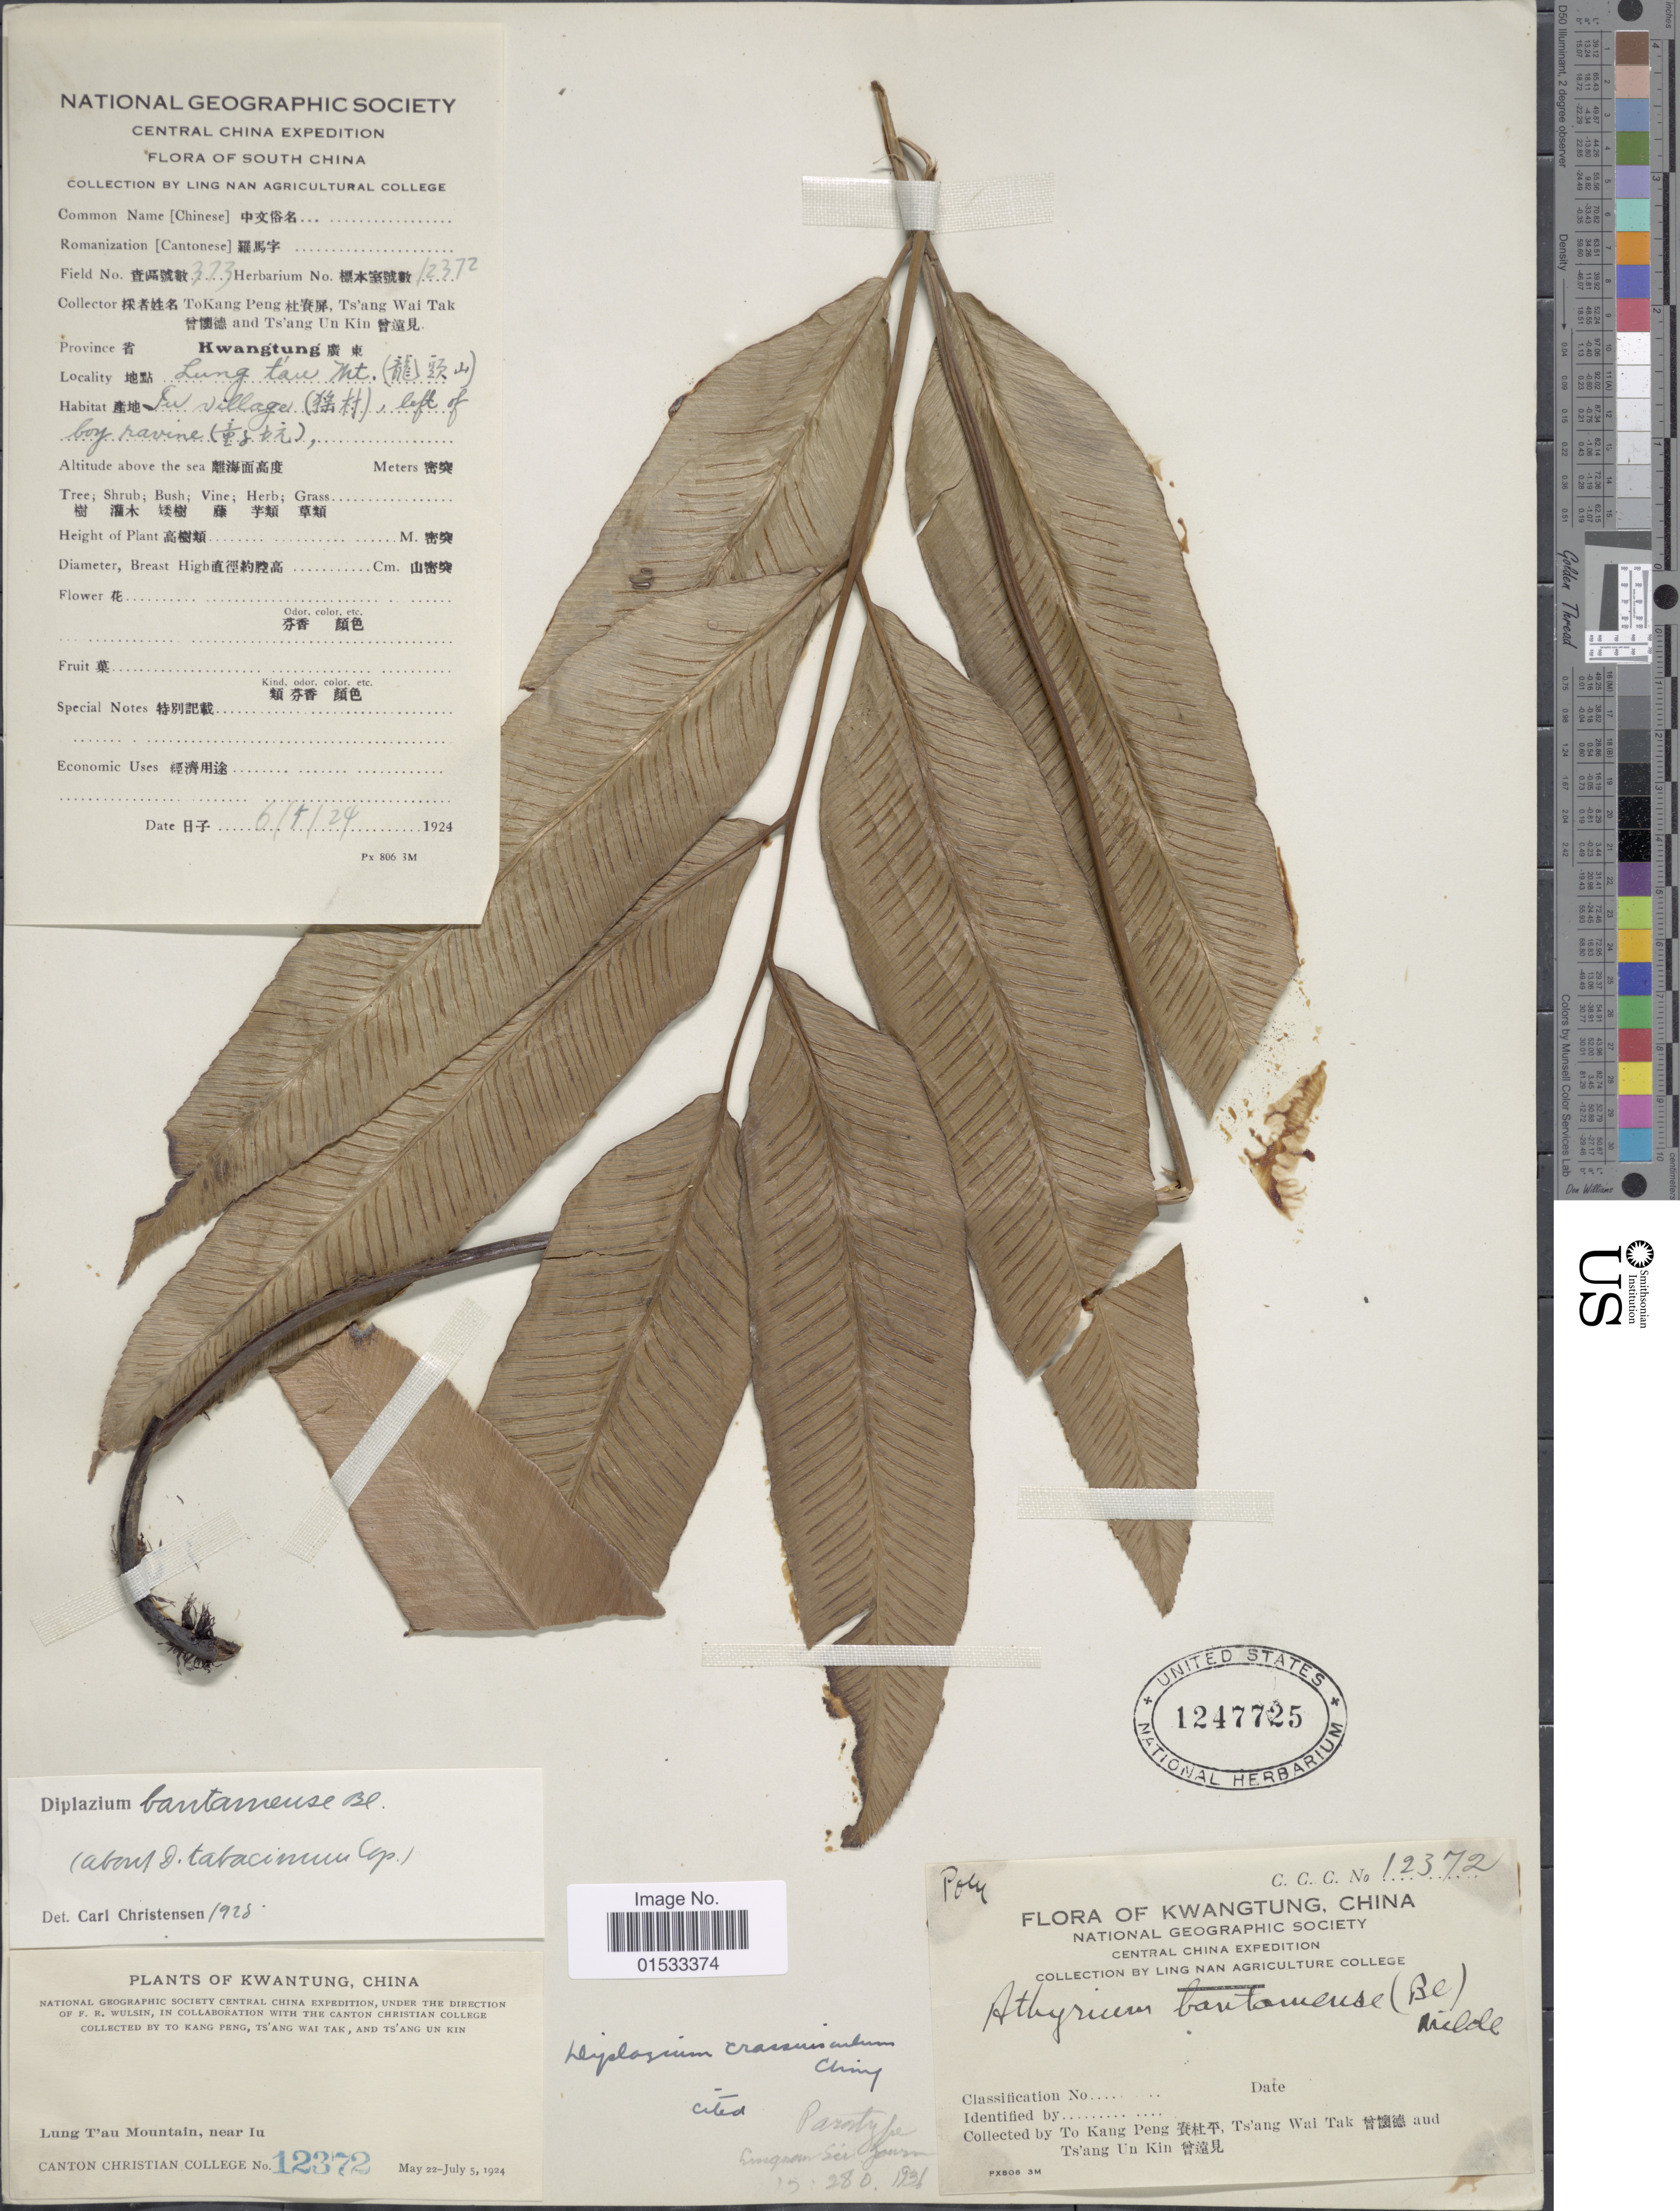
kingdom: Plantae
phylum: Tracheophyta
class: Polypodiopsida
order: Polypodiales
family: Athyriaceae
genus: Diplazium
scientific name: Diplazium crassiusculum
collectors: T. K. Peng, W. T. Tsang & U. K. Tsang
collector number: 12372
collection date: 1924-05-22/1924-07-05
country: China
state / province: Guangdong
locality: Kwangtung, Lung T'au Mountain, near Iu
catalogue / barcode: US 1247725